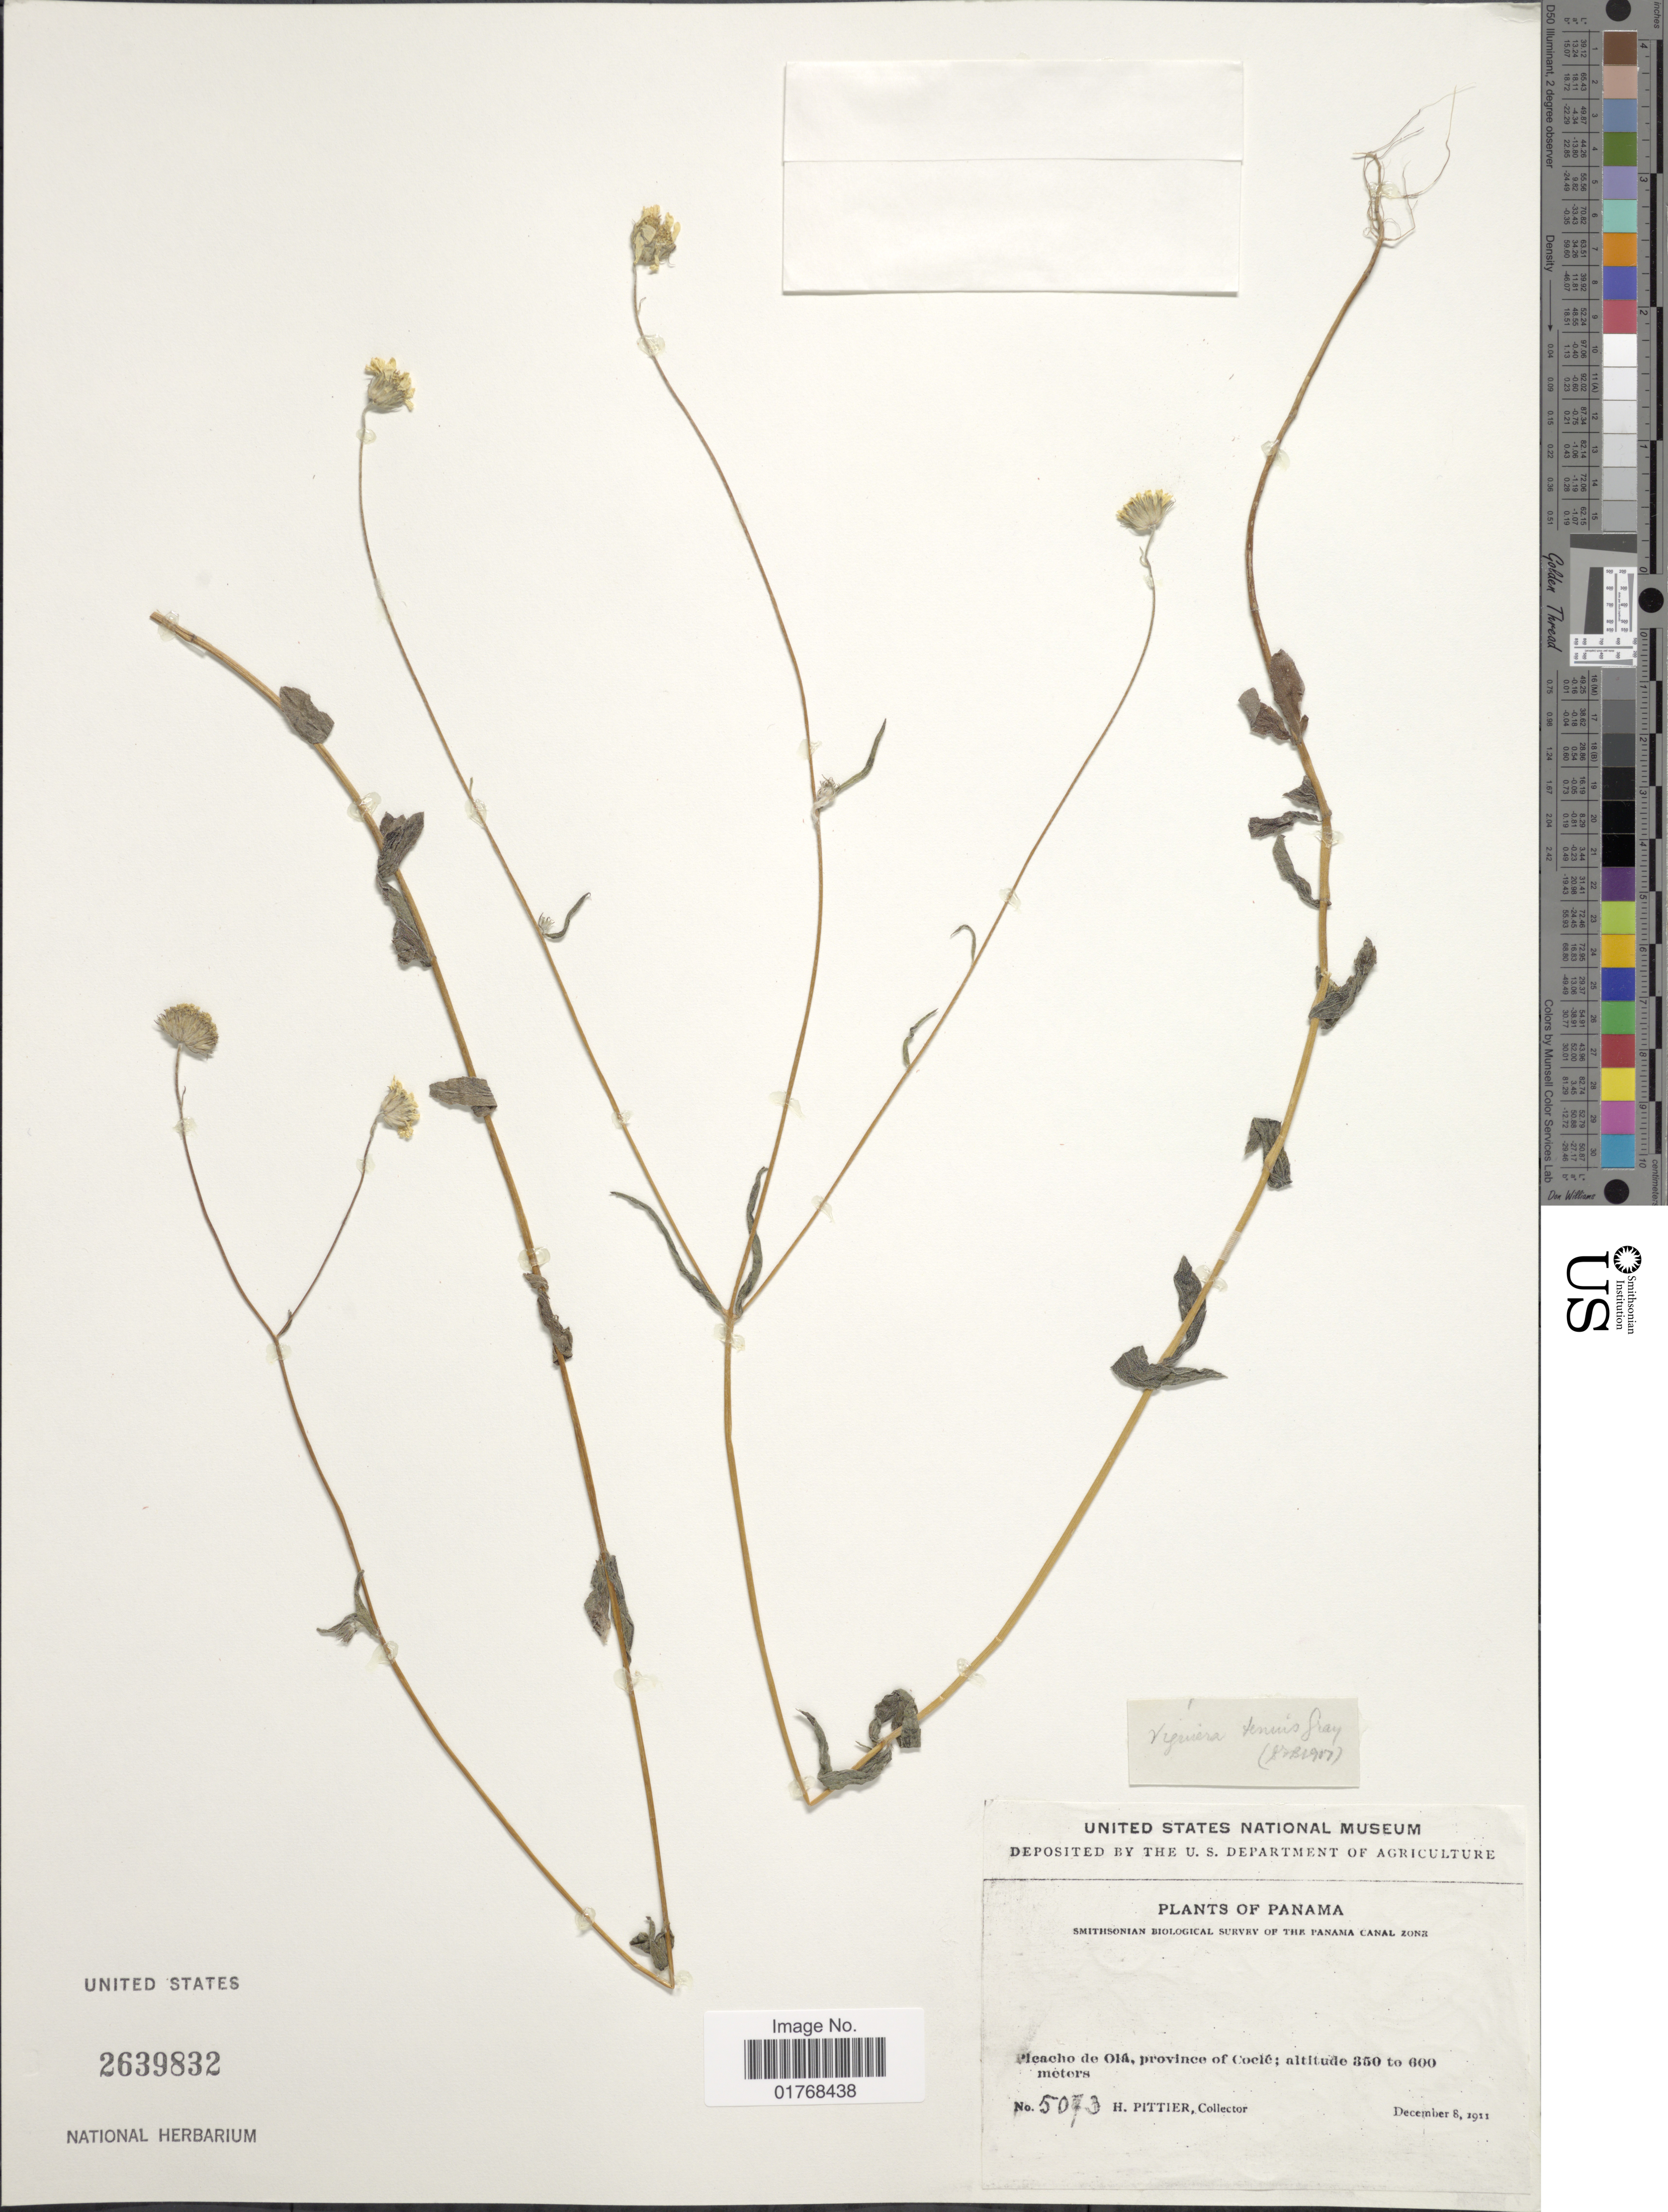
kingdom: Plantae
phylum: Tracheophyta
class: Magnoliopsida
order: Asterales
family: Asteraceae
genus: Viguiera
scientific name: Viguiera tenuis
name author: A. Gray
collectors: H. F. Pittier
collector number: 5073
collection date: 1911-12-08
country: Panama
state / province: Coclé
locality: Panama. Pleacho de Olá, province of Coclé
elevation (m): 350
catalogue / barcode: US 2639832